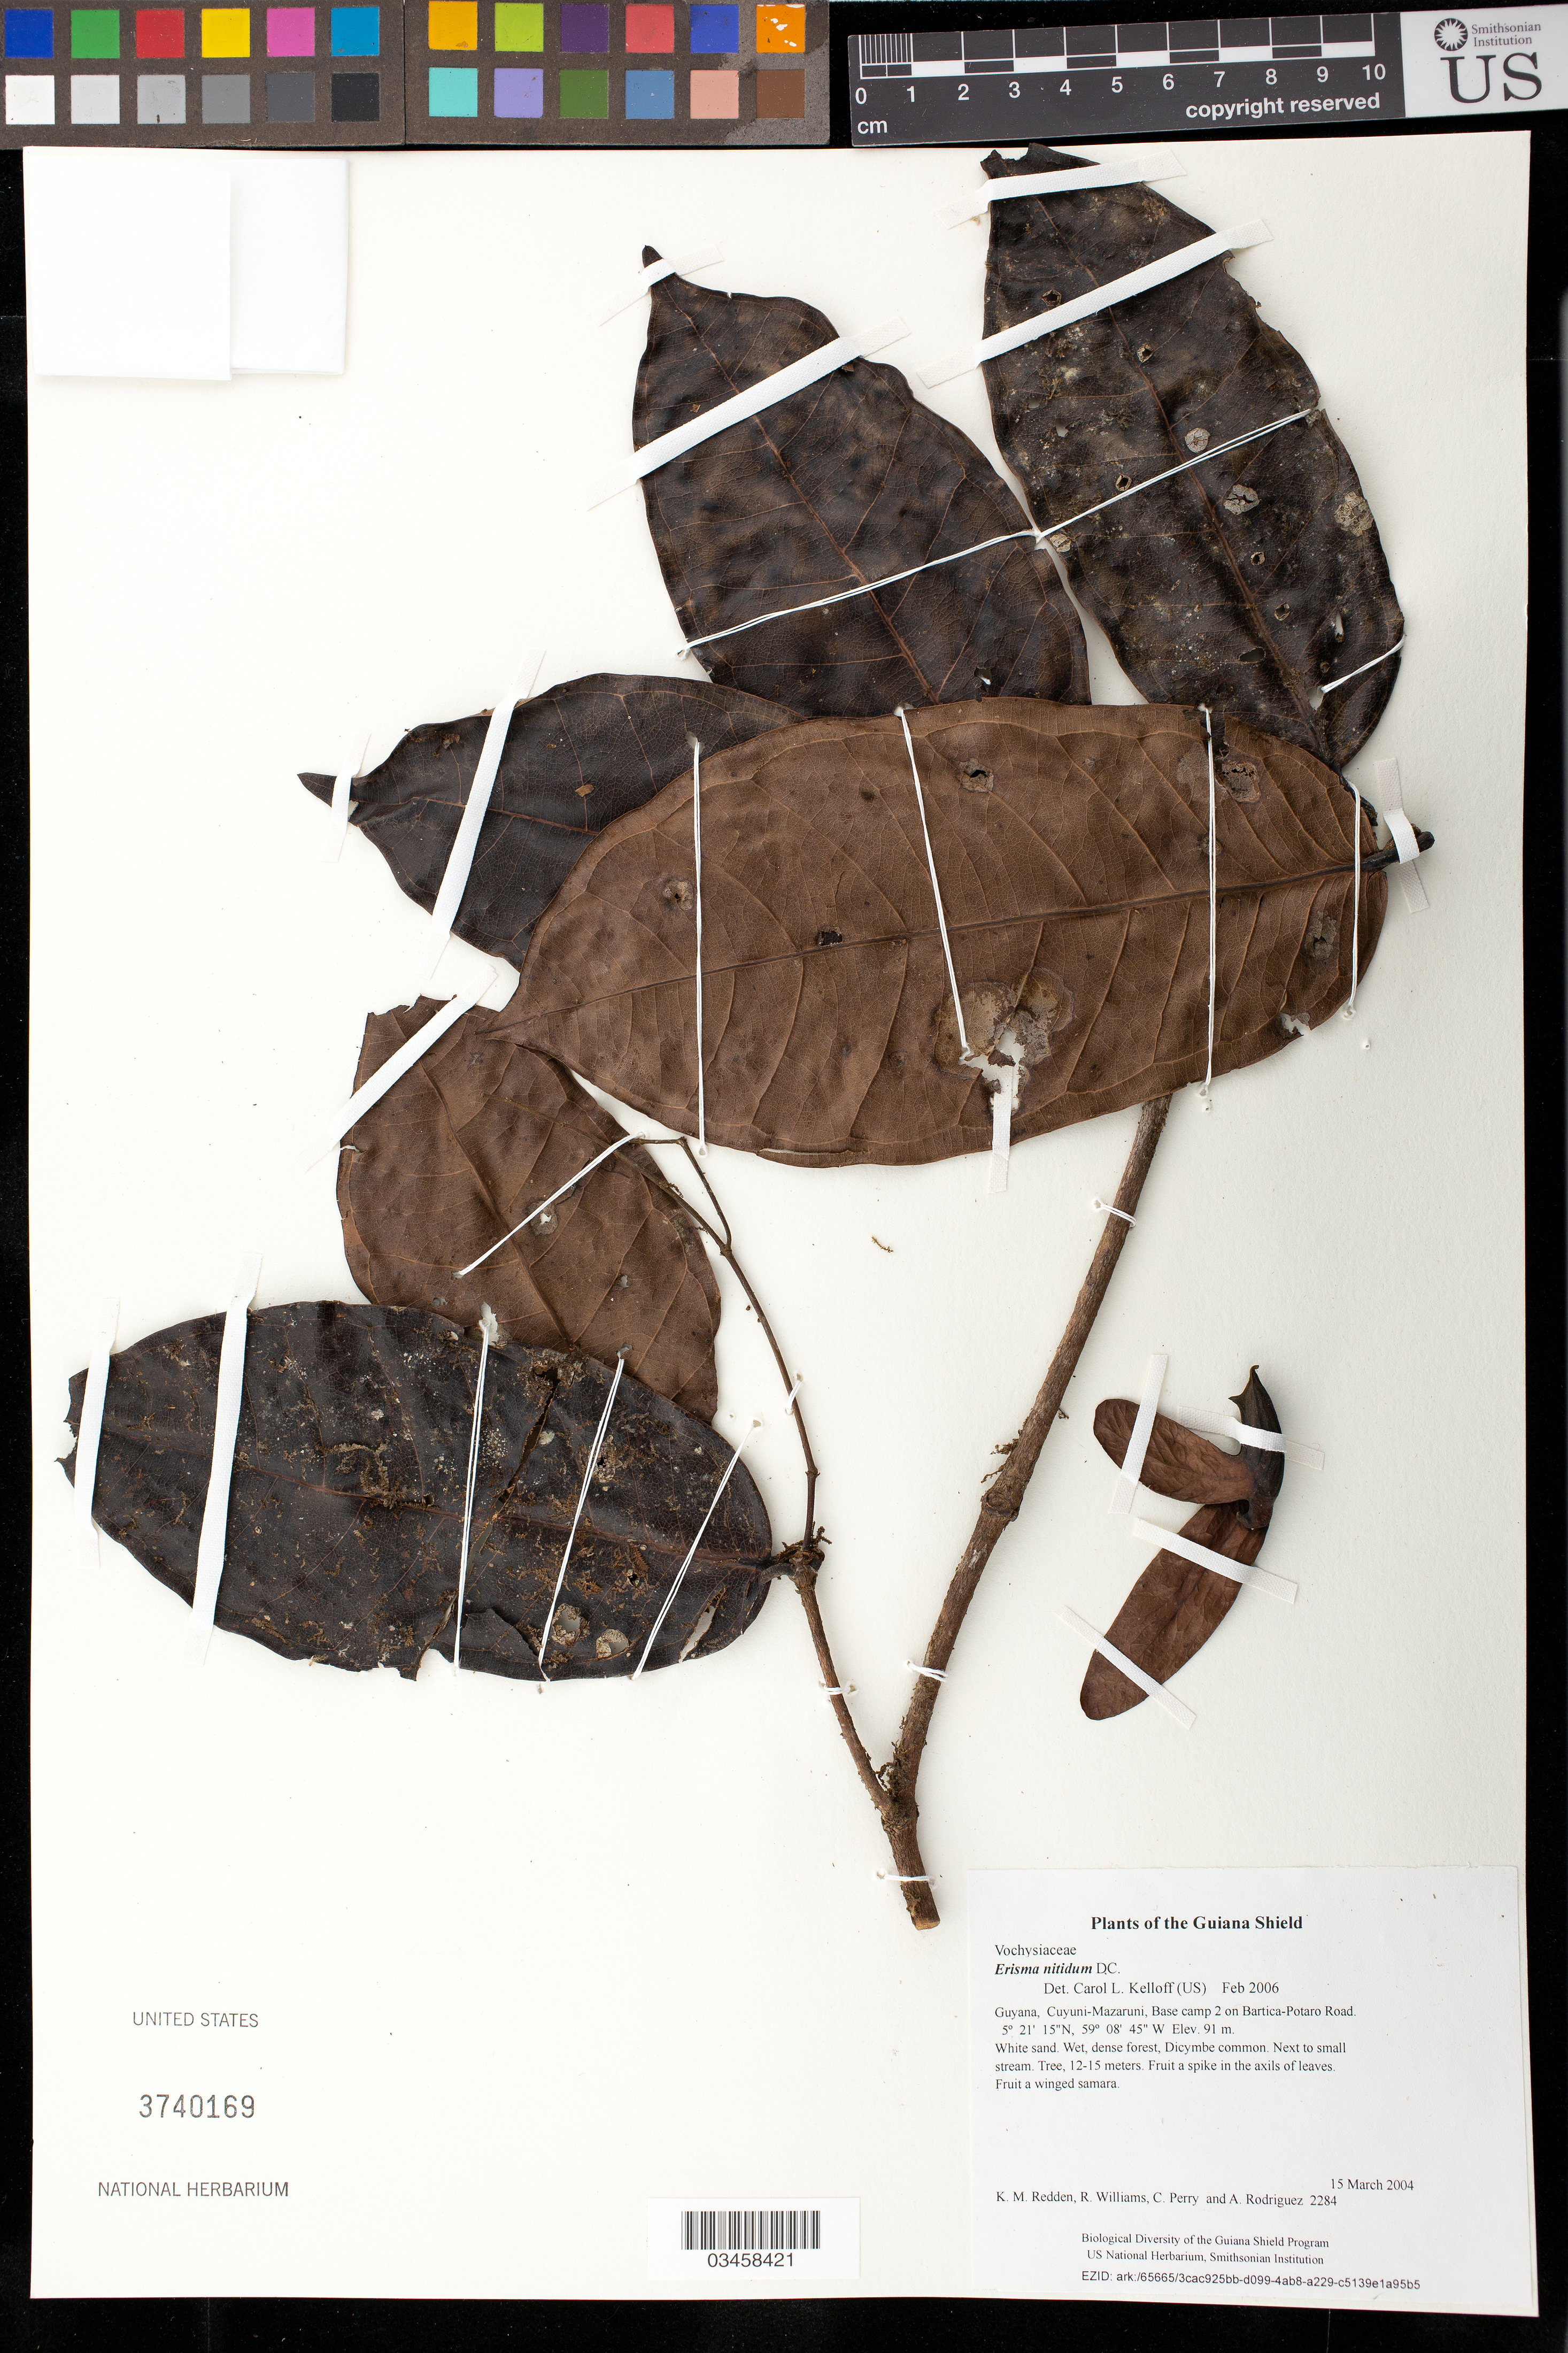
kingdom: Plantae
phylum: Tracheophyta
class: Magnoliopsida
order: Myrtales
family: Vochysiaceae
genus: Erisma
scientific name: Erisma nitidum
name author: DC.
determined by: Kelloff, Carol L., (US), Smithsonian Institution - National Museum of Natural History (UNITED STATES)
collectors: K. M. Redden, R. Williams, C. Perry & A. Rodriguez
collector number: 2284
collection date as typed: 15 March 2004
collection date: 2004-03-15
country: Guyana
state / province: Cuyuni-Mazaruni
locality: Base camp 2 on Bartica-Potaro Road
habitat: White sand. Wet, dense forest, Dicymbe common. Next to small stream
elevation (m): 91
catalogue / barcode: US 3740169